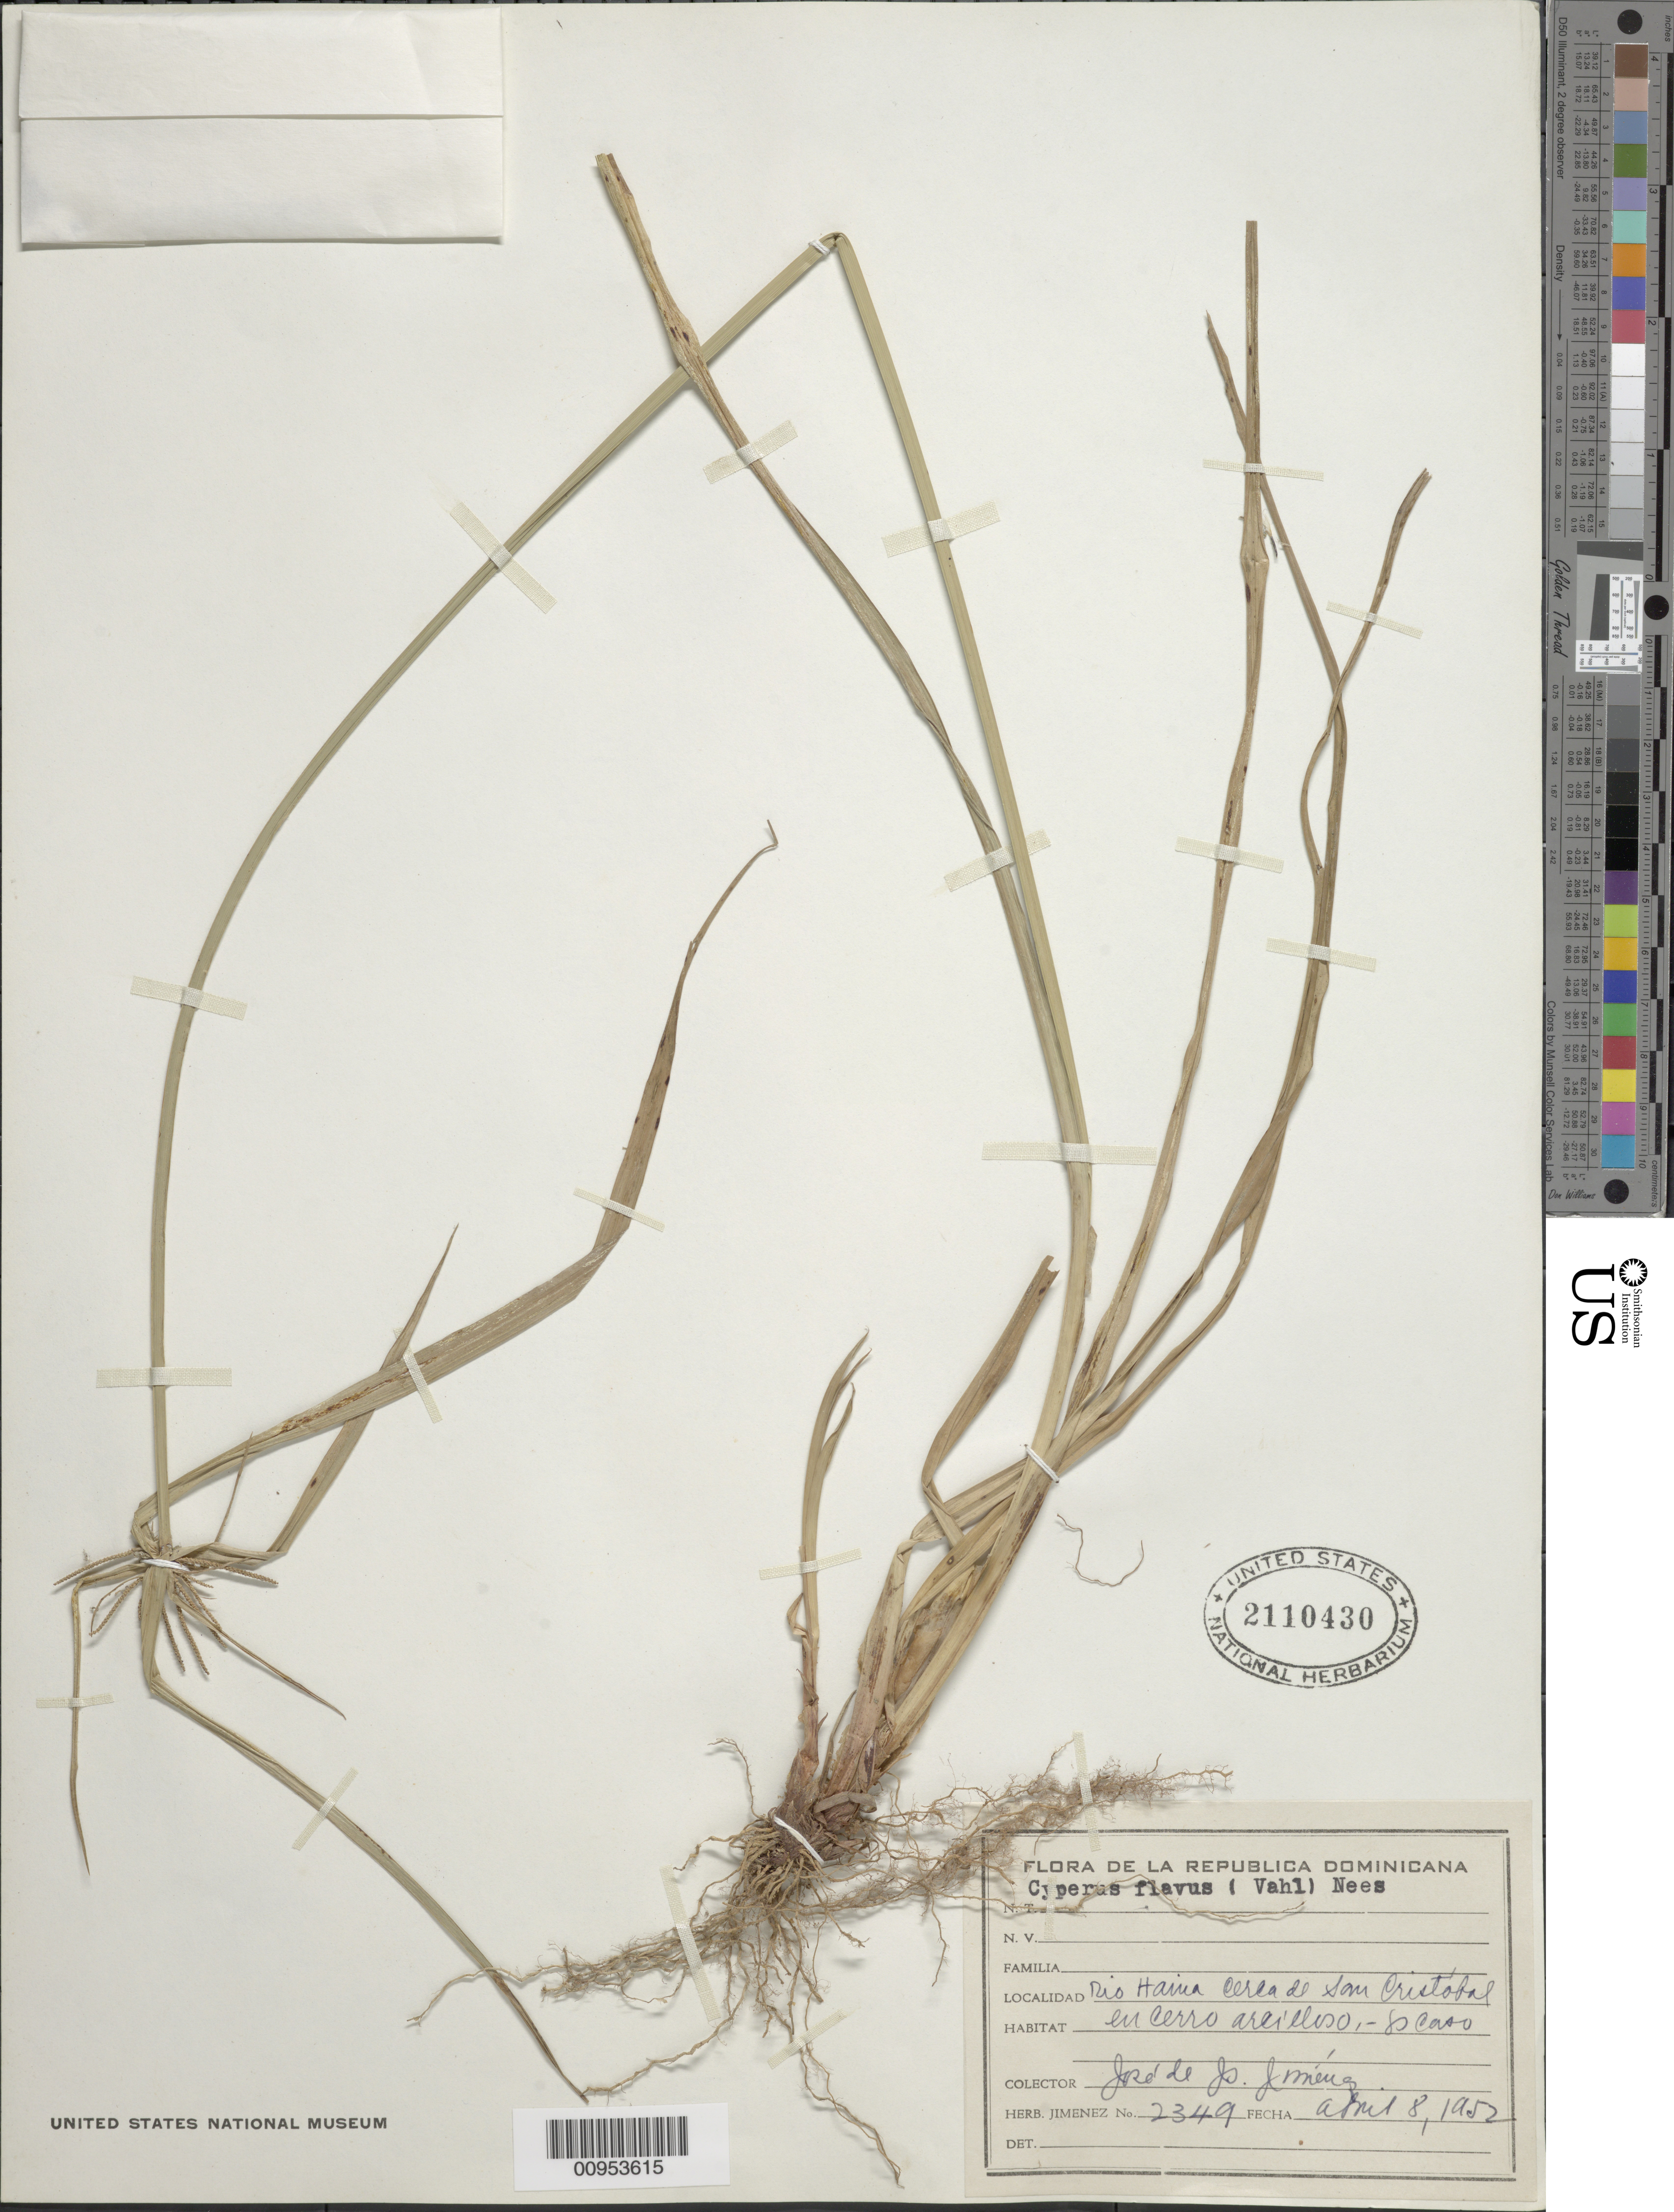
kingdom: Plantae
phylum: Tracheophyta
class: Liliopsida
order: Poales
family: Cyperaceae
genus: Cyperus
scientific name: Cyperus aggregatus var. aggregatus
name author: (Willd.) Endl.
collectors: J. J. Jiménez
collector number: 2349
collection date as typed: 08 Apr 1952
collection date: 1952-04-08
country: Dominican Republic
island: Hispaniola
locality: Rio Haina cerca de San Cristobal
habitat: En cerro arcilloso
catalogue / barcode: US 2110430